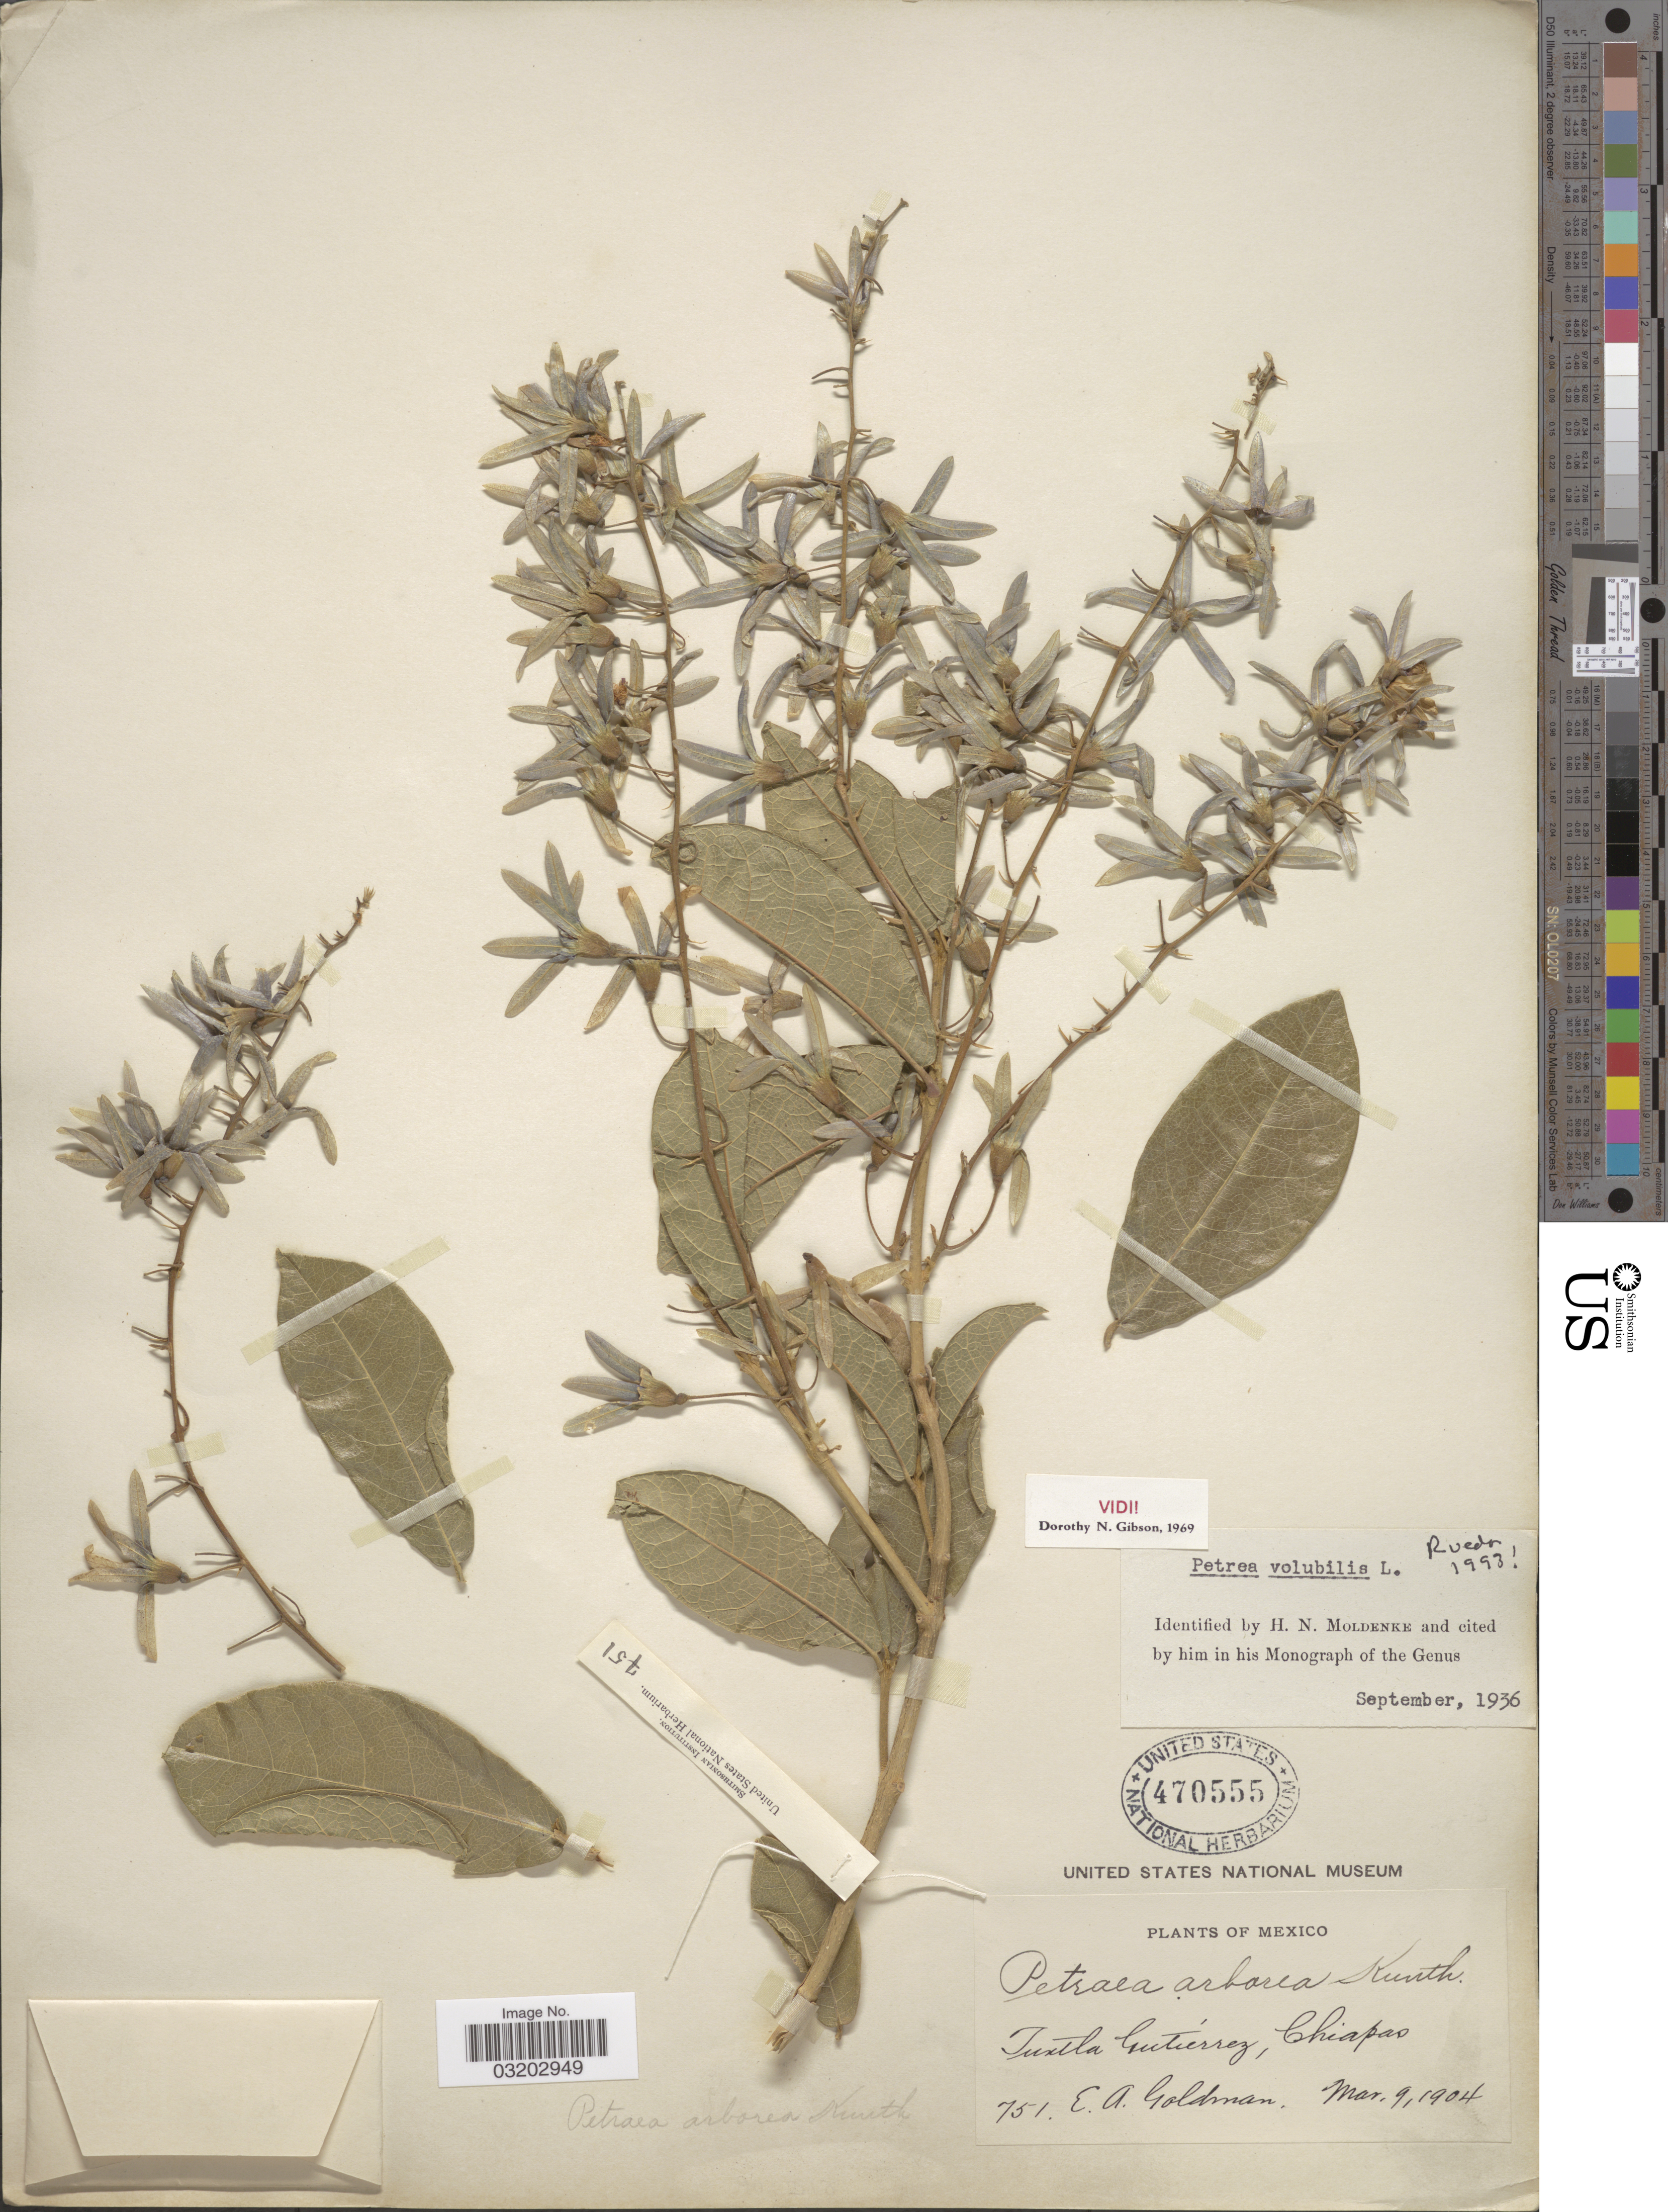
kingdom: Plantae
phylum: Tracheophyta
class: Magnoliopsida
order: Lamiales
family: Verbenaceae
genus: Petrea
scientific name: Petrea volubilis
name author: L.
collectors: E. A. Goldman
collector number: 751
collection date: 1904-03-09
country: Mexico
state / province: Chiapas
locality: Tuxtla Gutierrez.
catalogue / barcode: US 470555